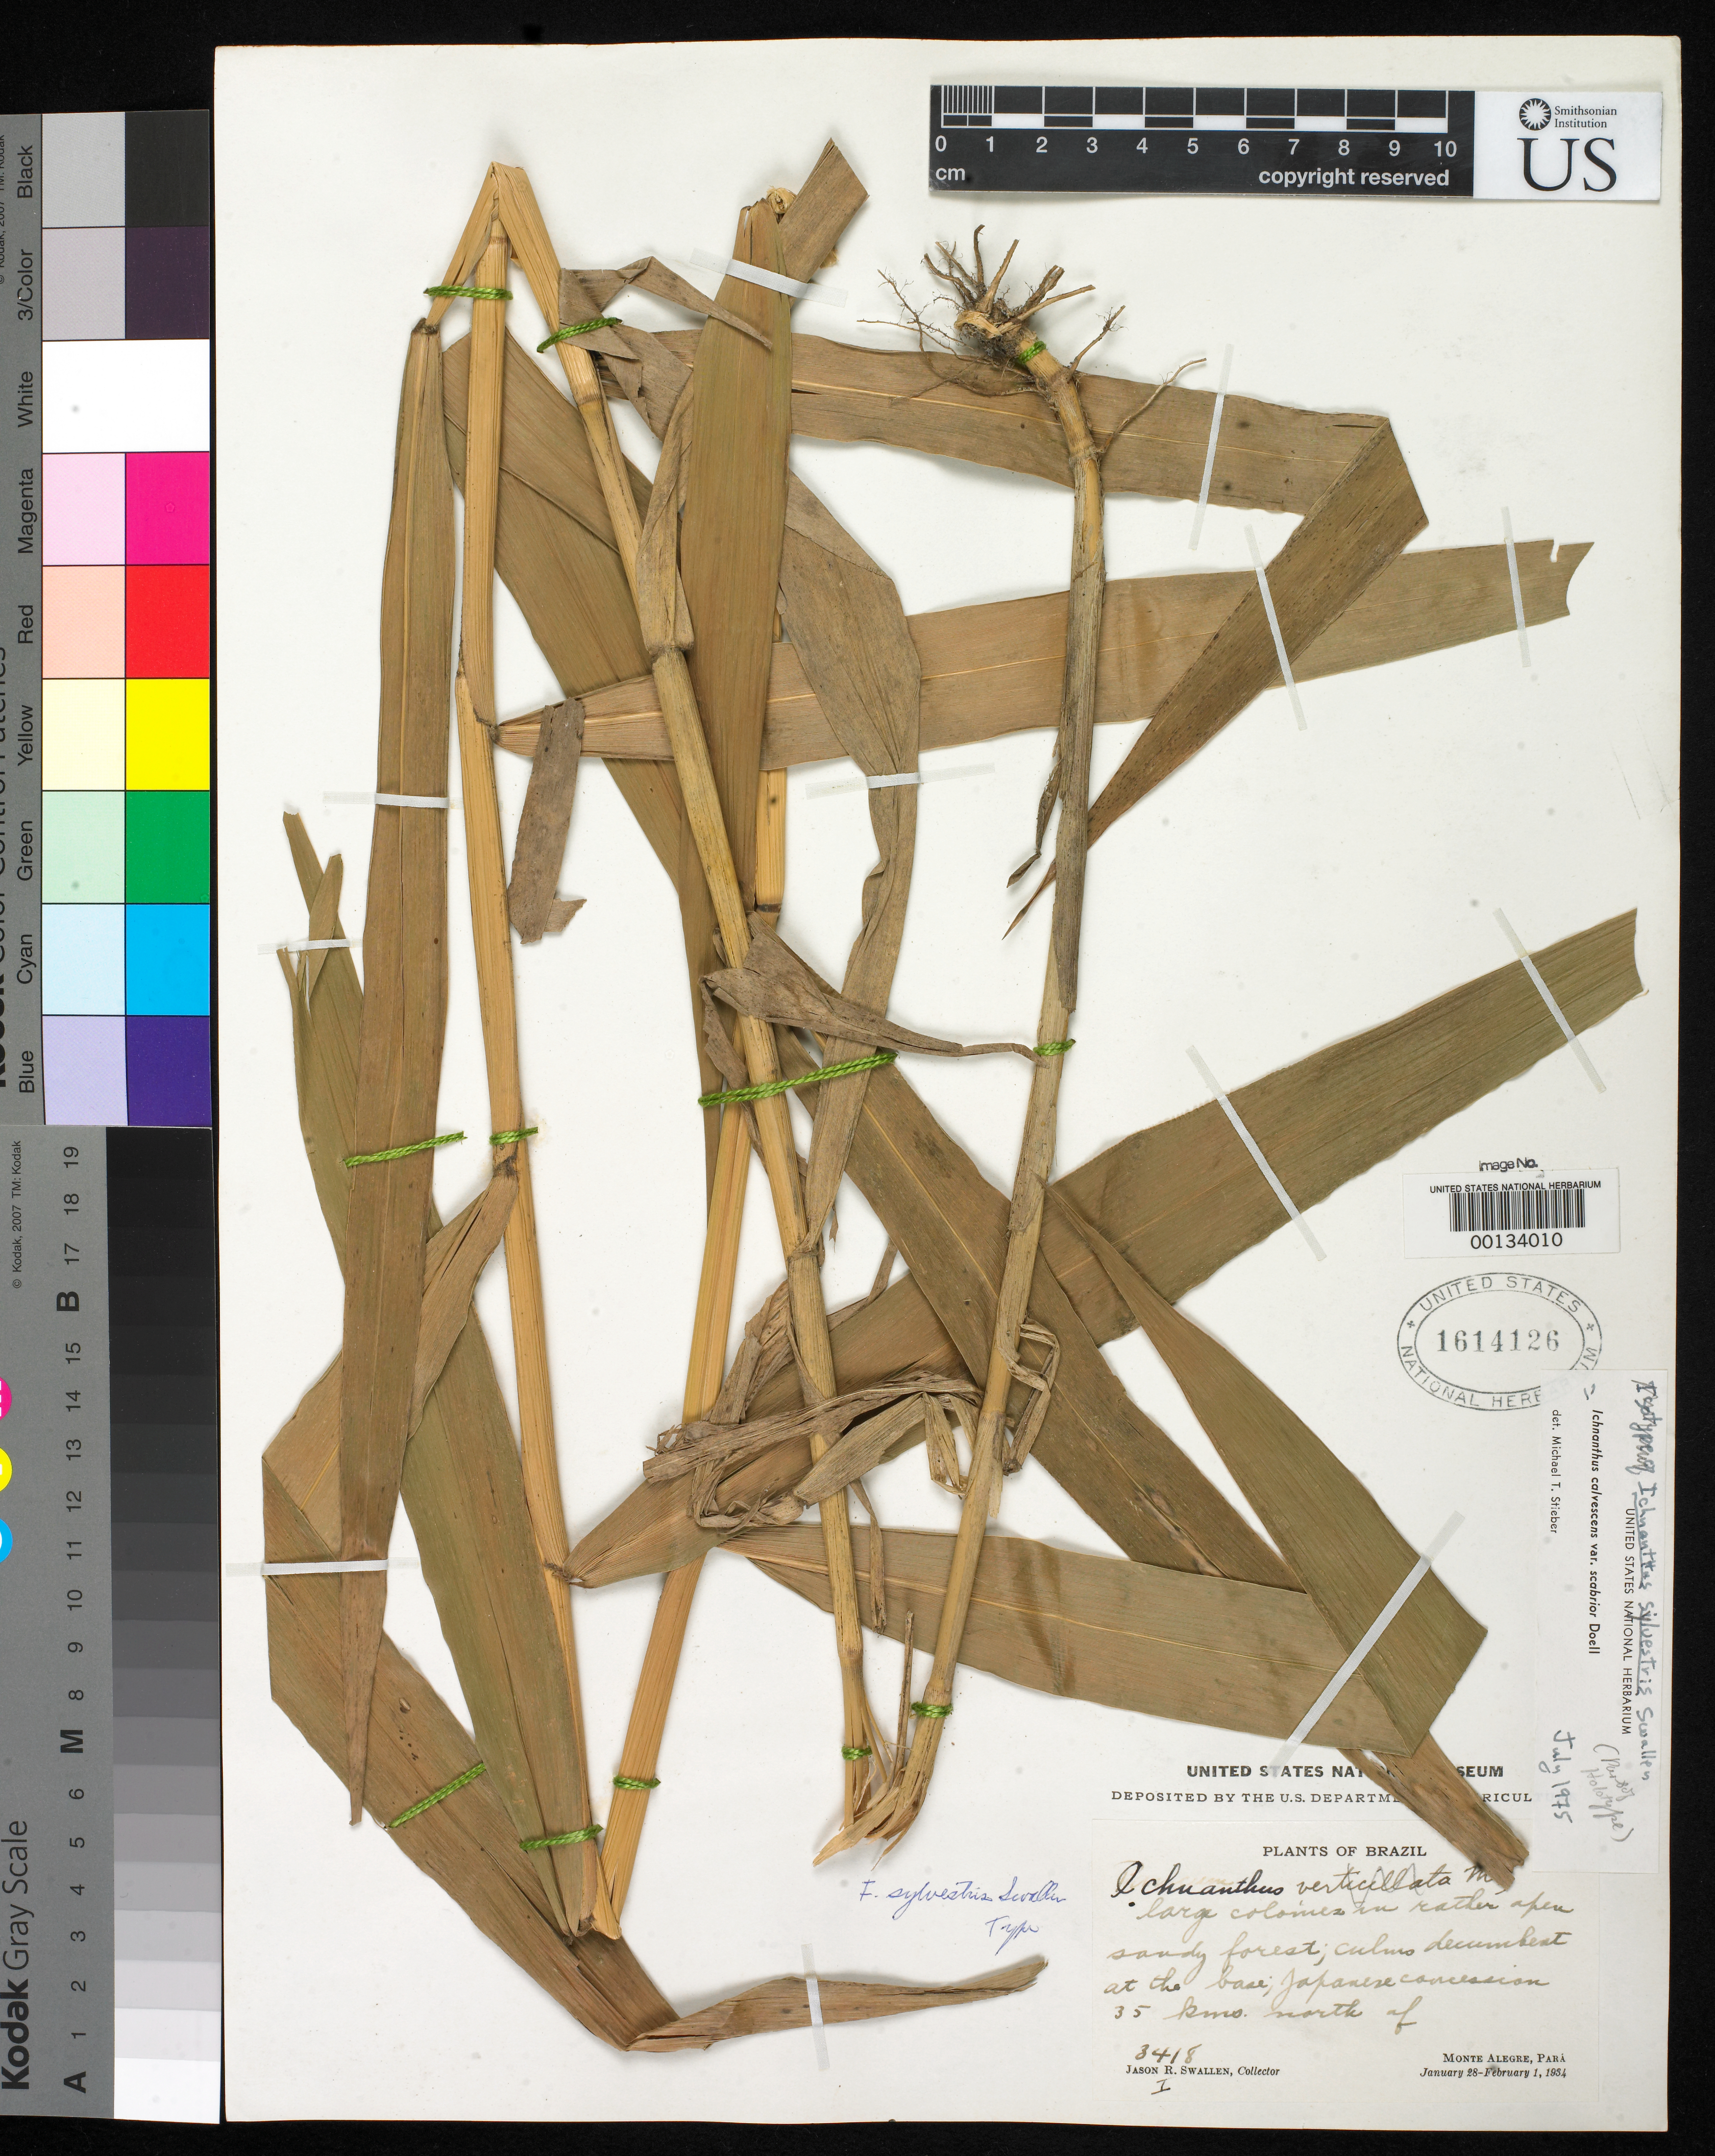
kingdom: Plantae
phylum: Tracheophyta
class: Liliopsida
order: Poales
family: Poaceae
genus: Ichnanthus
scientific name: Ichnanthus sylvestris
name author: Swallen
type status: Isotype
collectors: J. R. Swallen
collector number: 3418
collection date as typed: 28 Jan 1954 to 01 Feb 1954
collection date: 1954-01-28/1954-02-01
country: Brazil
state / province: Pará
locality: Monte Alegre.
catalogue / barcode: US 1614126